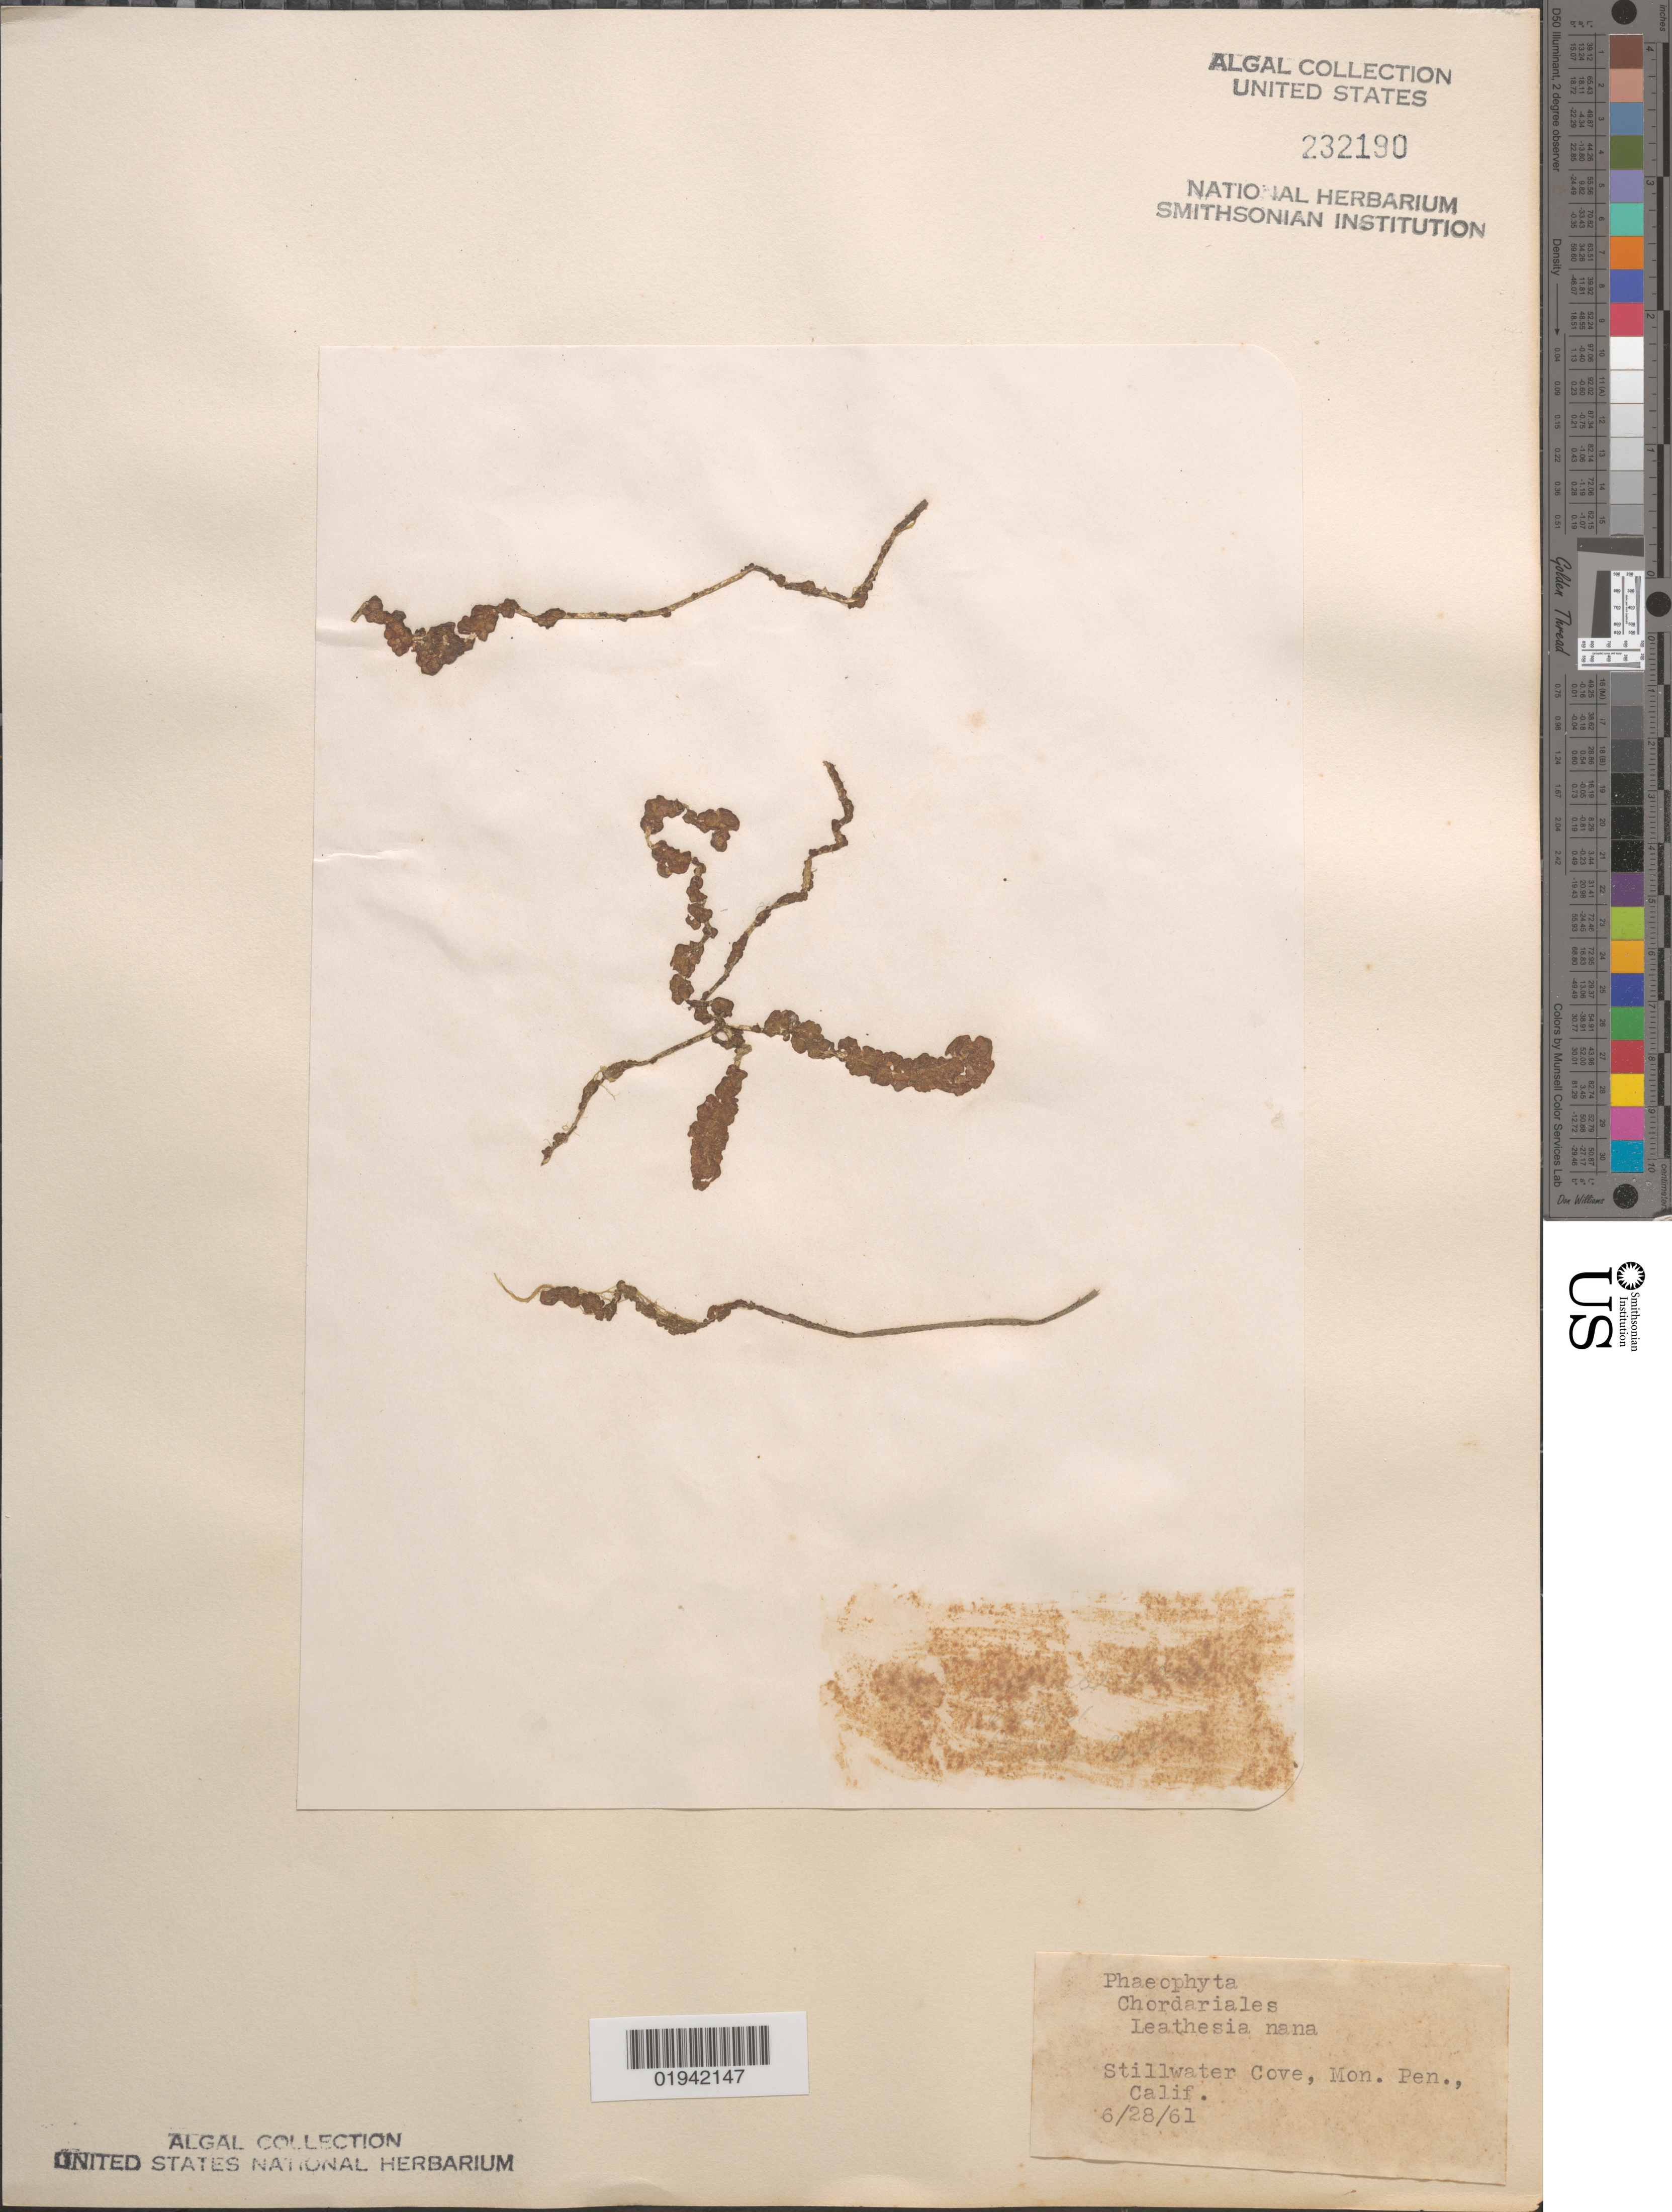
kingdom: Chromista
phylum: Ochrophyta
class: Phaeophyceae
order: Ectocarpales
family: Chordariaceae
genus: Leathesia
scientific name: Leathesia marina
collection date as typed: Transcribed d/m/y: 28/6/61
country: United States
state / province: California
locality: Stillwater Cove, Mon. Pen.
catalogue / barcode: US 232190